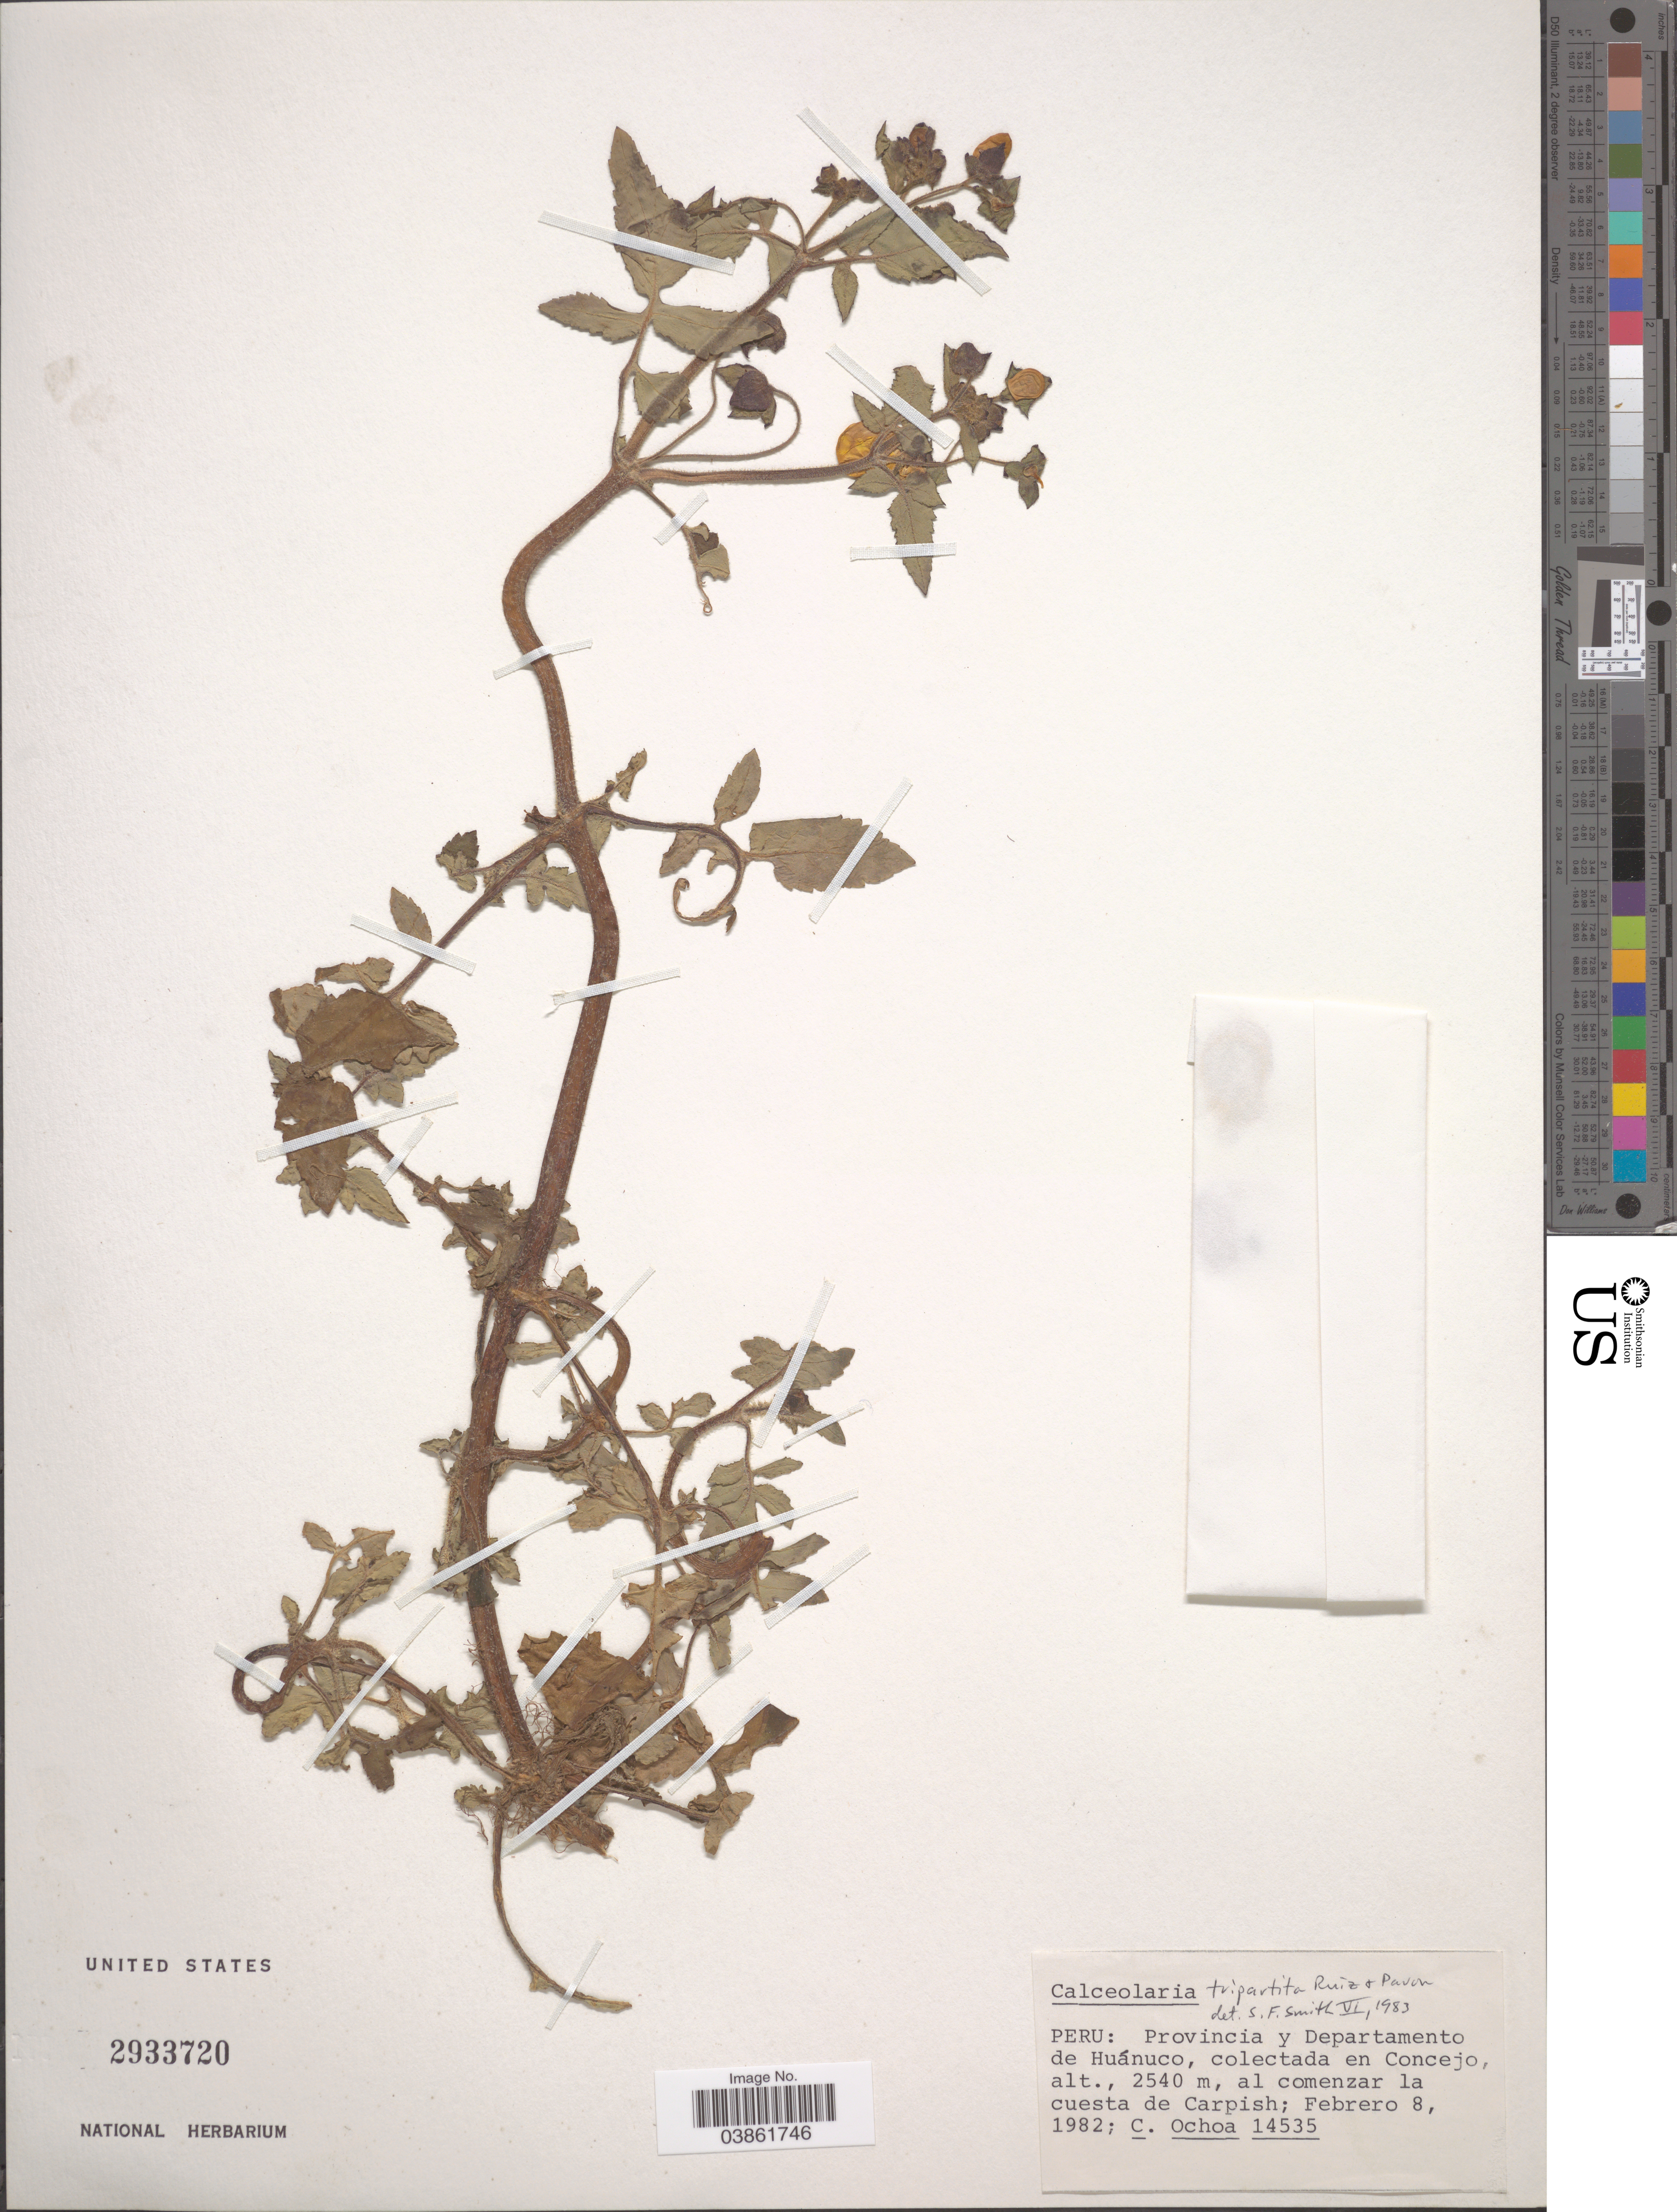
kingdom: Plantae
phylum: Tracheophyta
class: Magnoliopsida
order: Lamiales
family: Calceolariaceae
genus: Calceolaria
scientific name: Calceolaria tripartita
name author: Ruiz & Pav.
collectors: C. Ochoa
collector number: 14535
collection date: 1982-02-08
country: Peru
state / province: Huánuco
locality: Provincia y Departamento de Huánuco, en Concejo, al comenzar la cuesta de Carpish.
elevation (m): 2540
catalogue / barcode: US 2933720